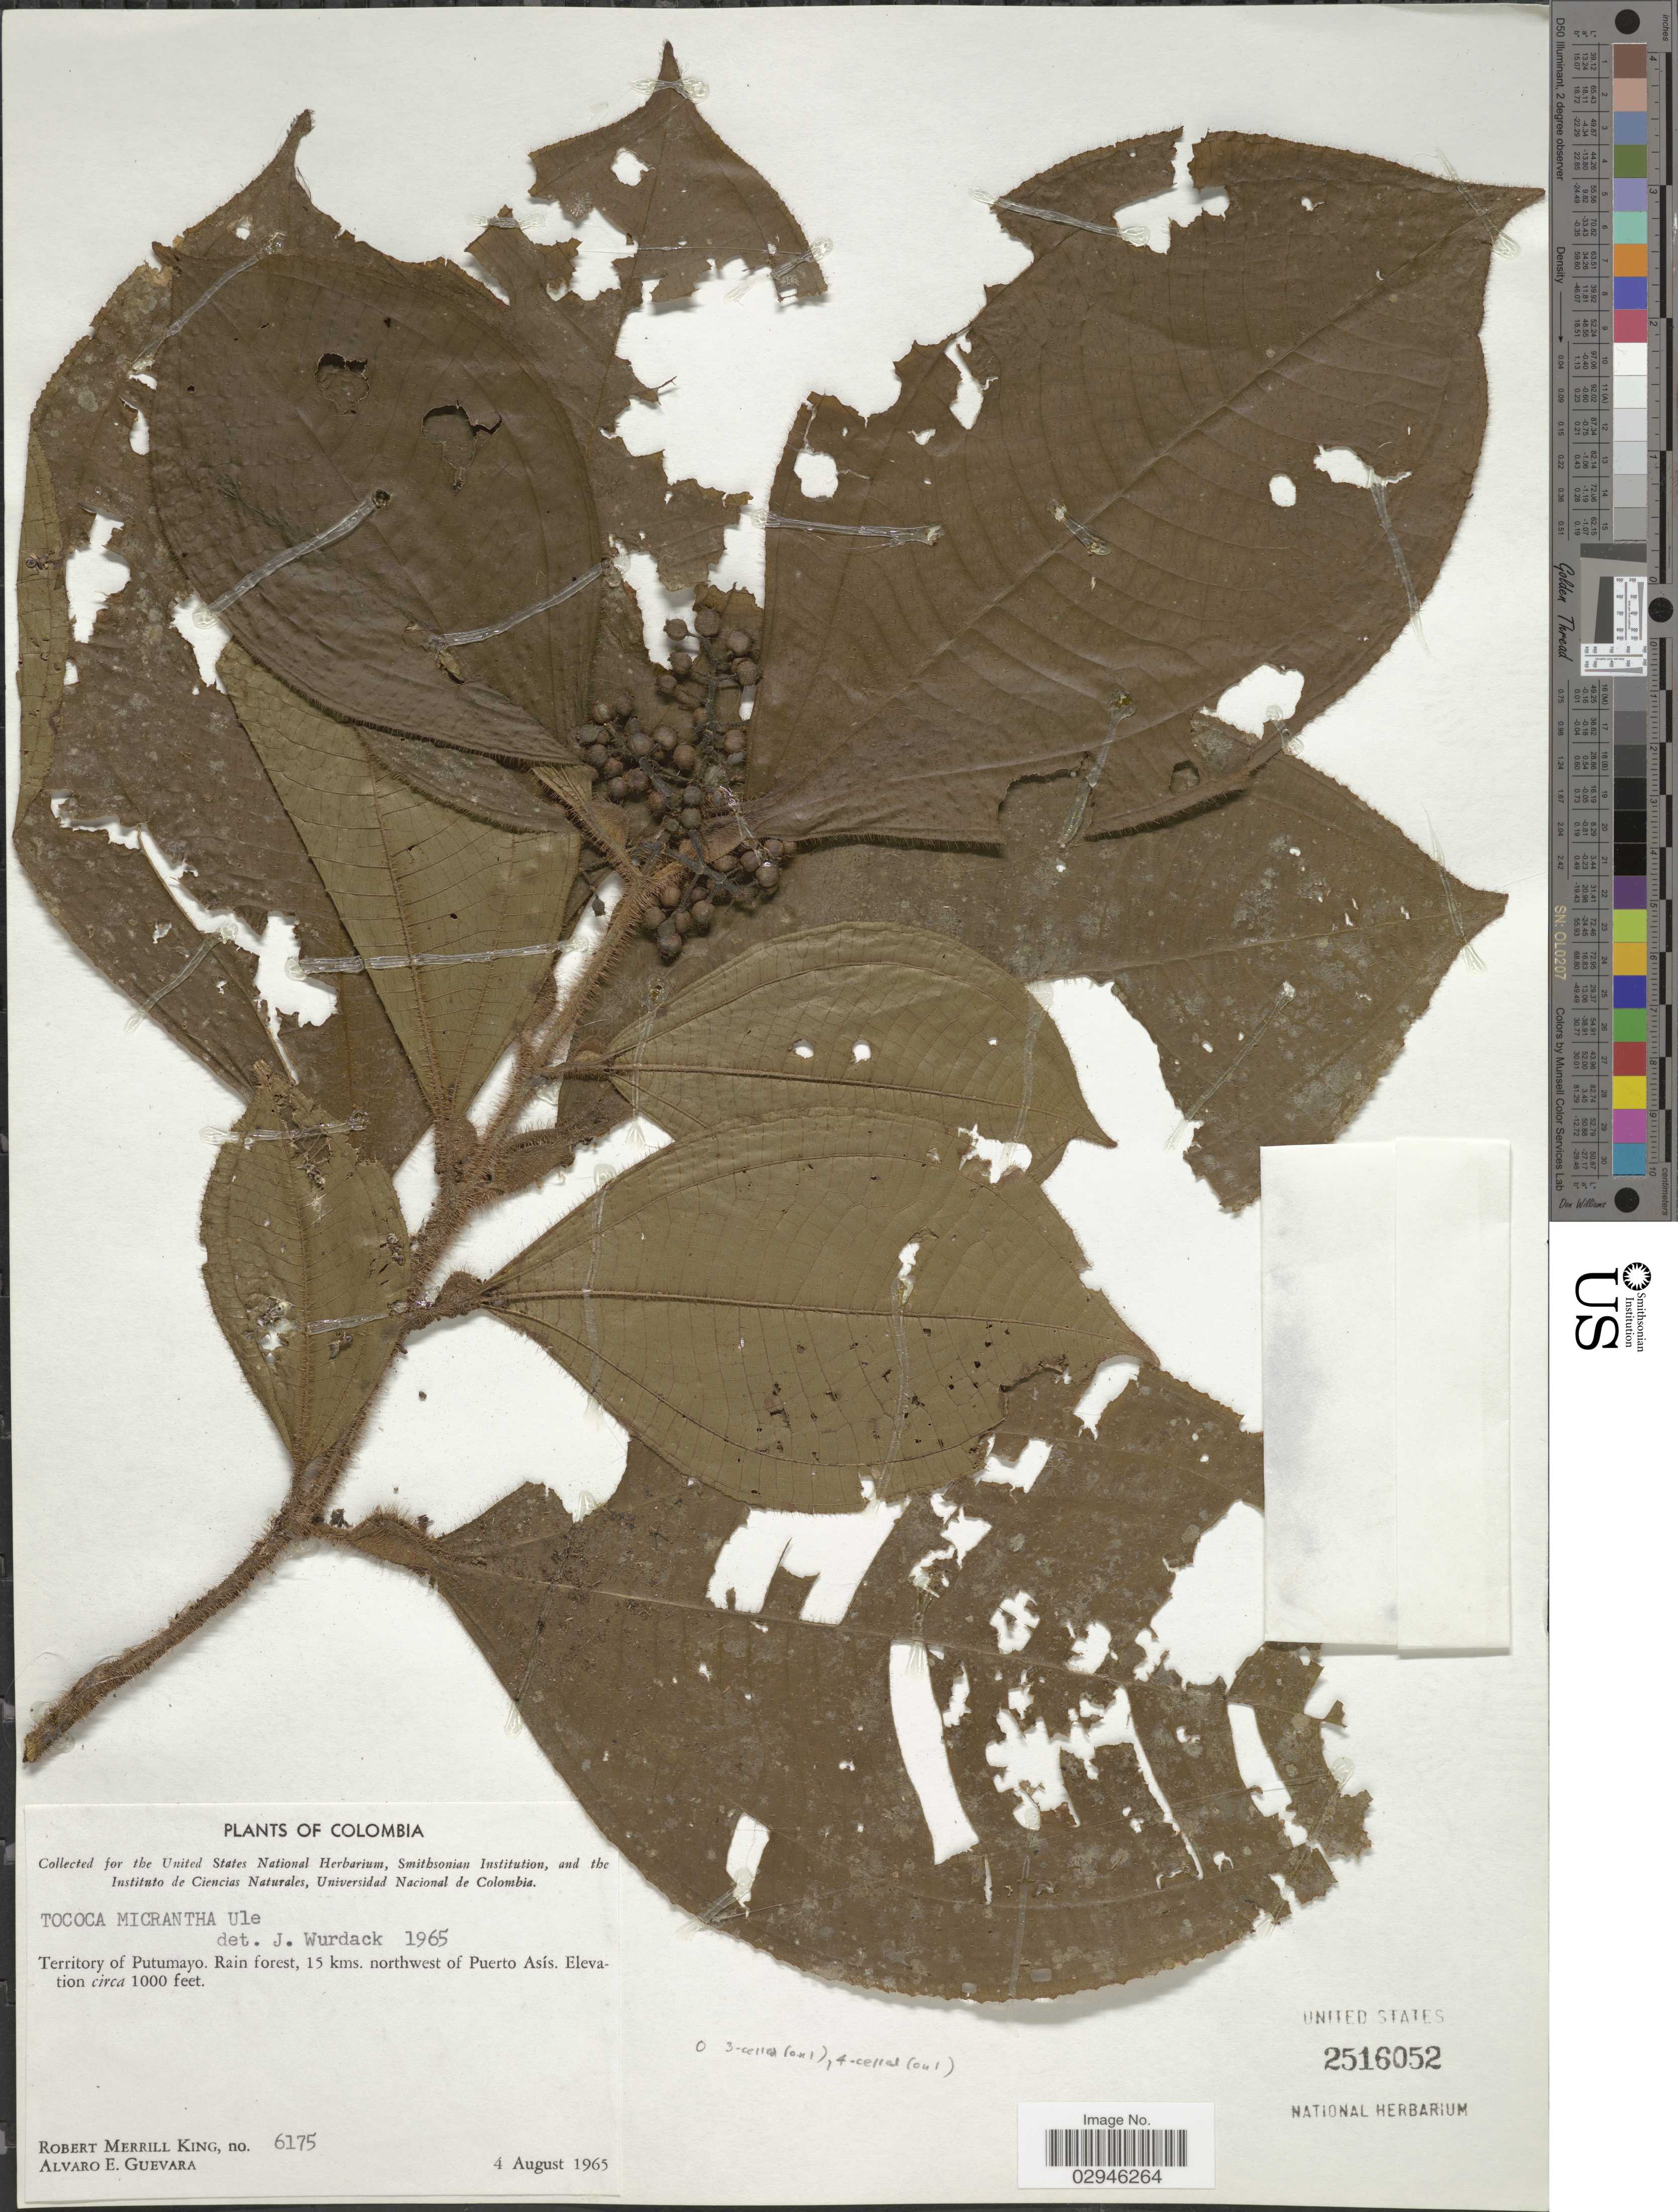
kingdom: Plantae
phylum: Tracheophyta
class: Magnoliopsida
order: Myrtales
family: Melastomataceae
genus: Tococa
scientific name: Tococa caquetana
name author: Sprague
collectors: R. M. King & A. E. Guevara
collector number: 6175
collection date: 1965-08-04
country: Colombia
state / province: Putumayo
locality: Territory of Putumayo. Rain forest, 15 kms. northwest of Puerto Asís.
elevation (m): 305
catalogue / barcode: US 2516052